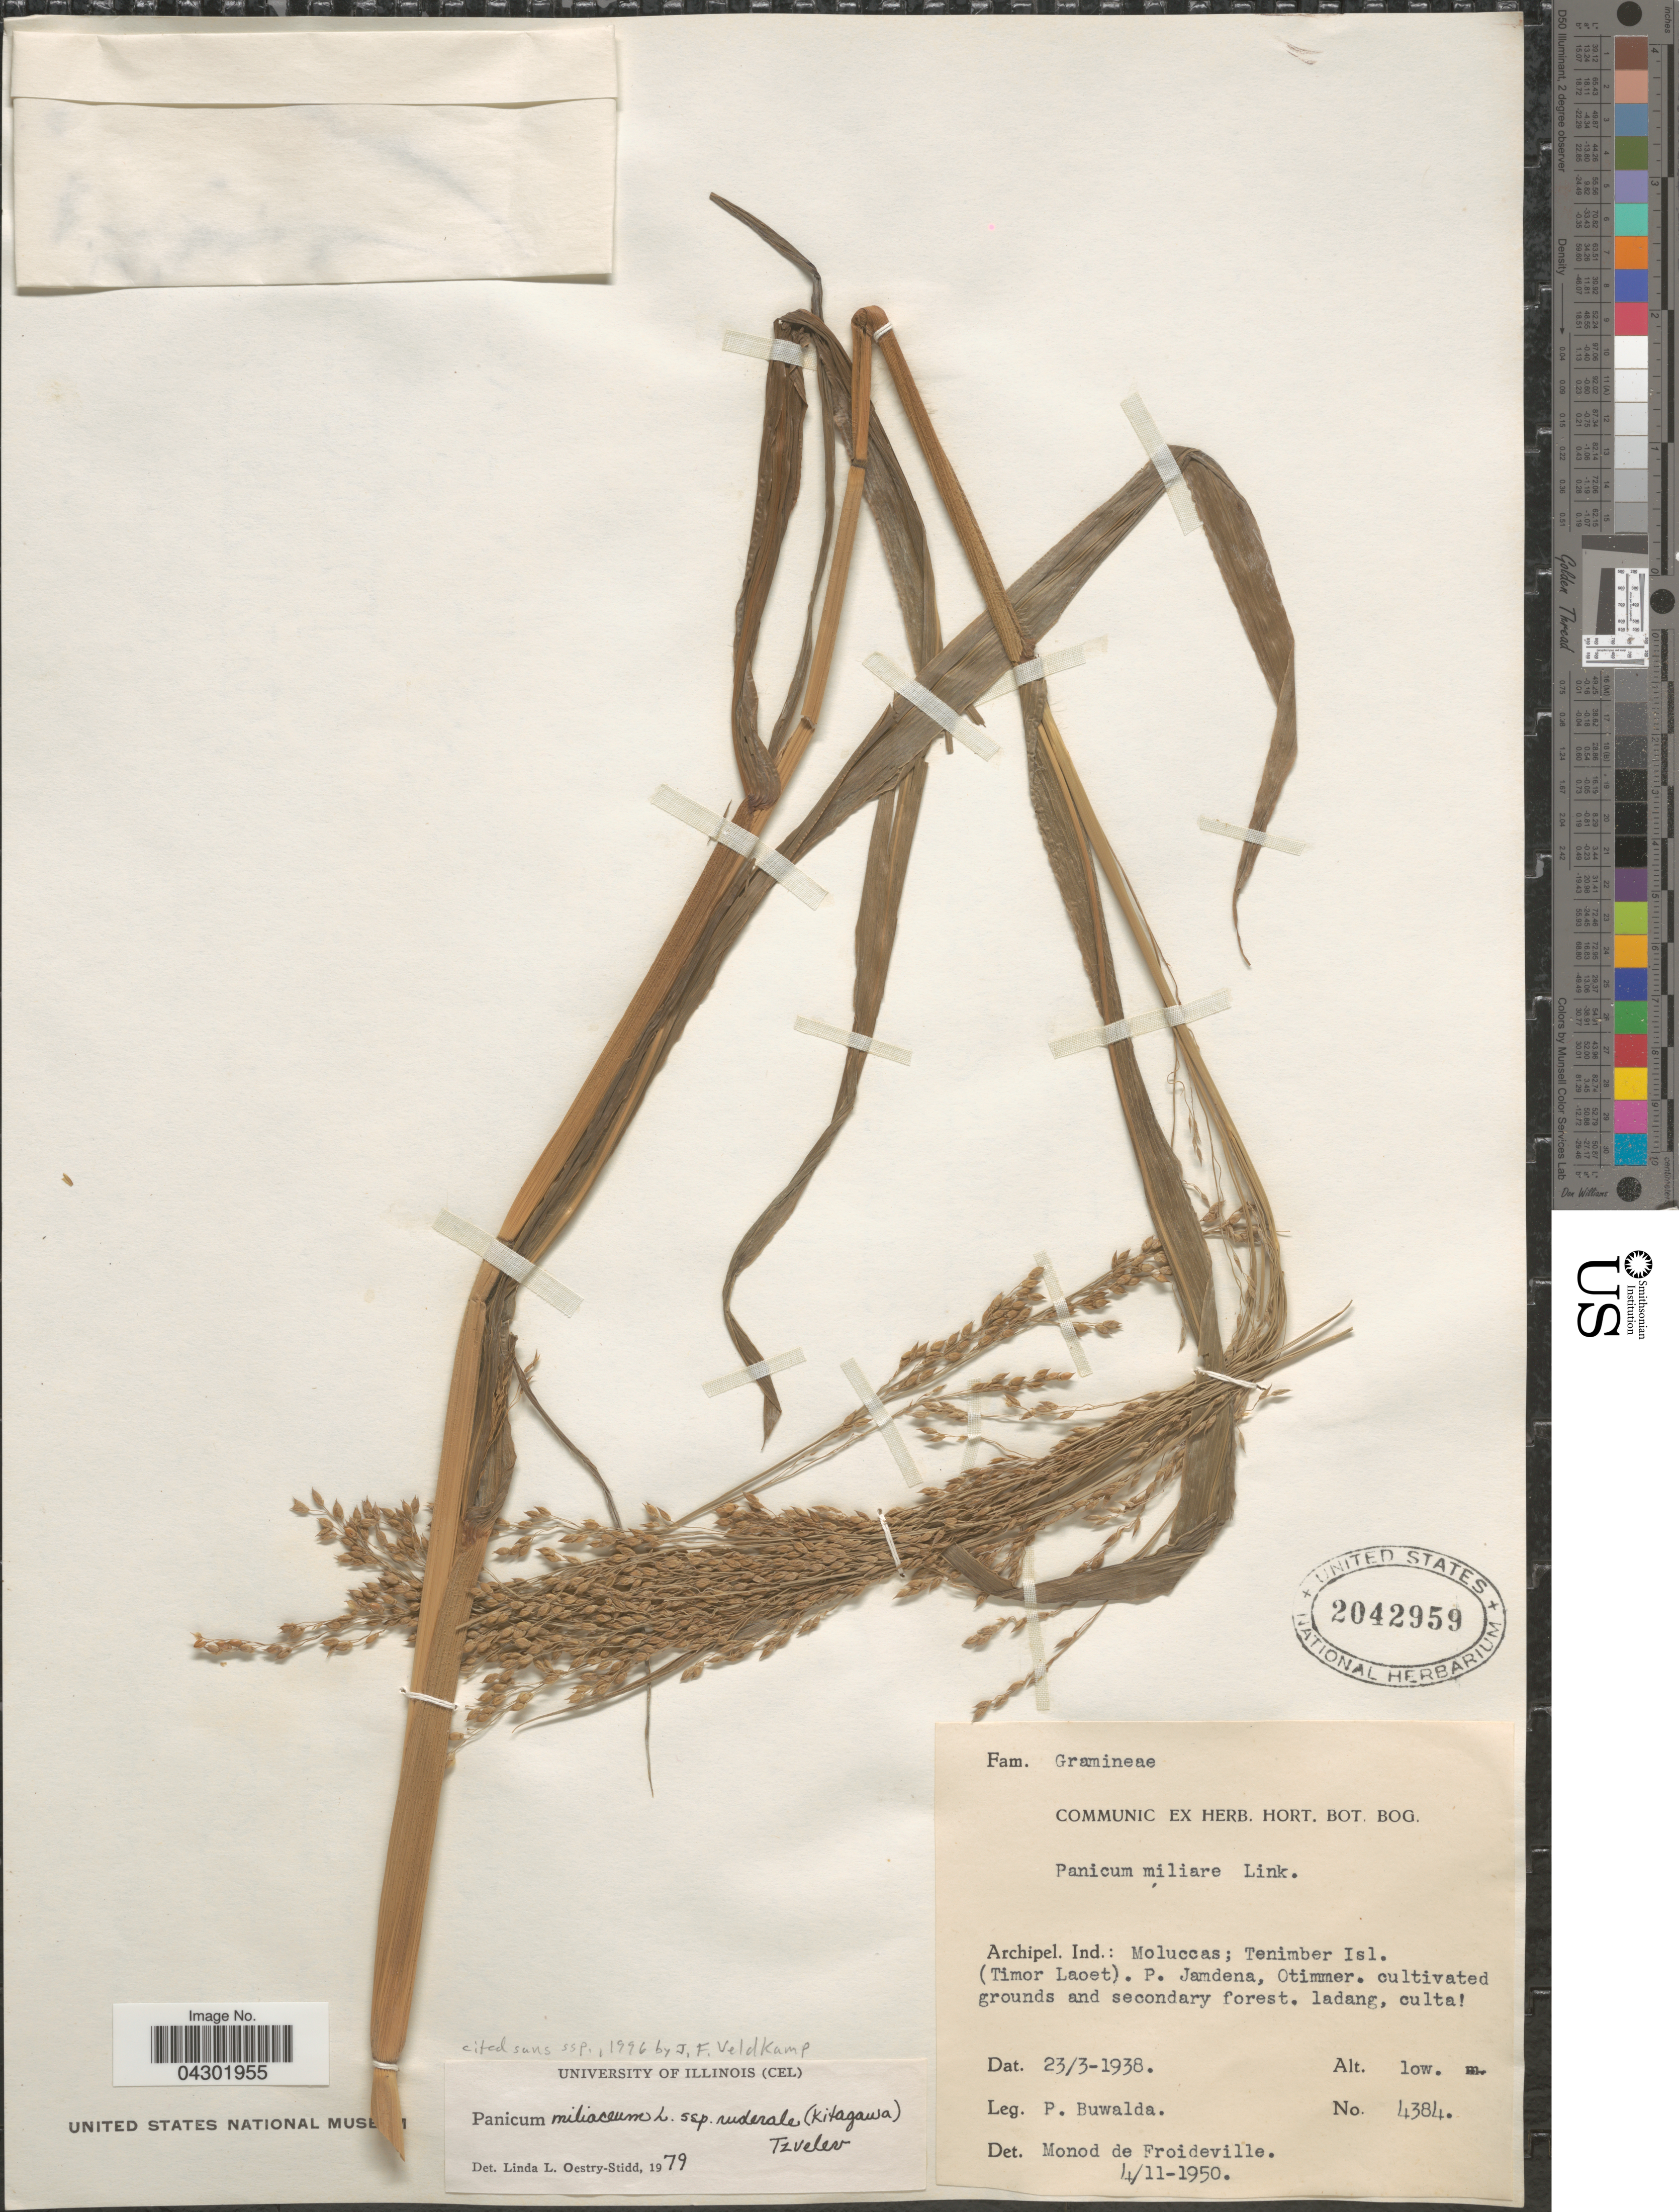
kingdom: Plantae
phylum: Tracheophyta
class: Liliopsida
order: Poales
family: Poaceae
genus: Panicum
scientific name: Panicum miliaceum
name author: L.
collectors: P. Buwalda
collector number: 4384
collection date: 1938-03-23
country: Indonesia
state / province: Maluku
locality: Archipel. Ind.: Moluccas; Tenimber Isl. (Timor Laoet). P. Jamdena, Otimmer. cultivated grounds and secondary forest. ladang, culta [illegible text].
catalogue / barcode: US 2042959